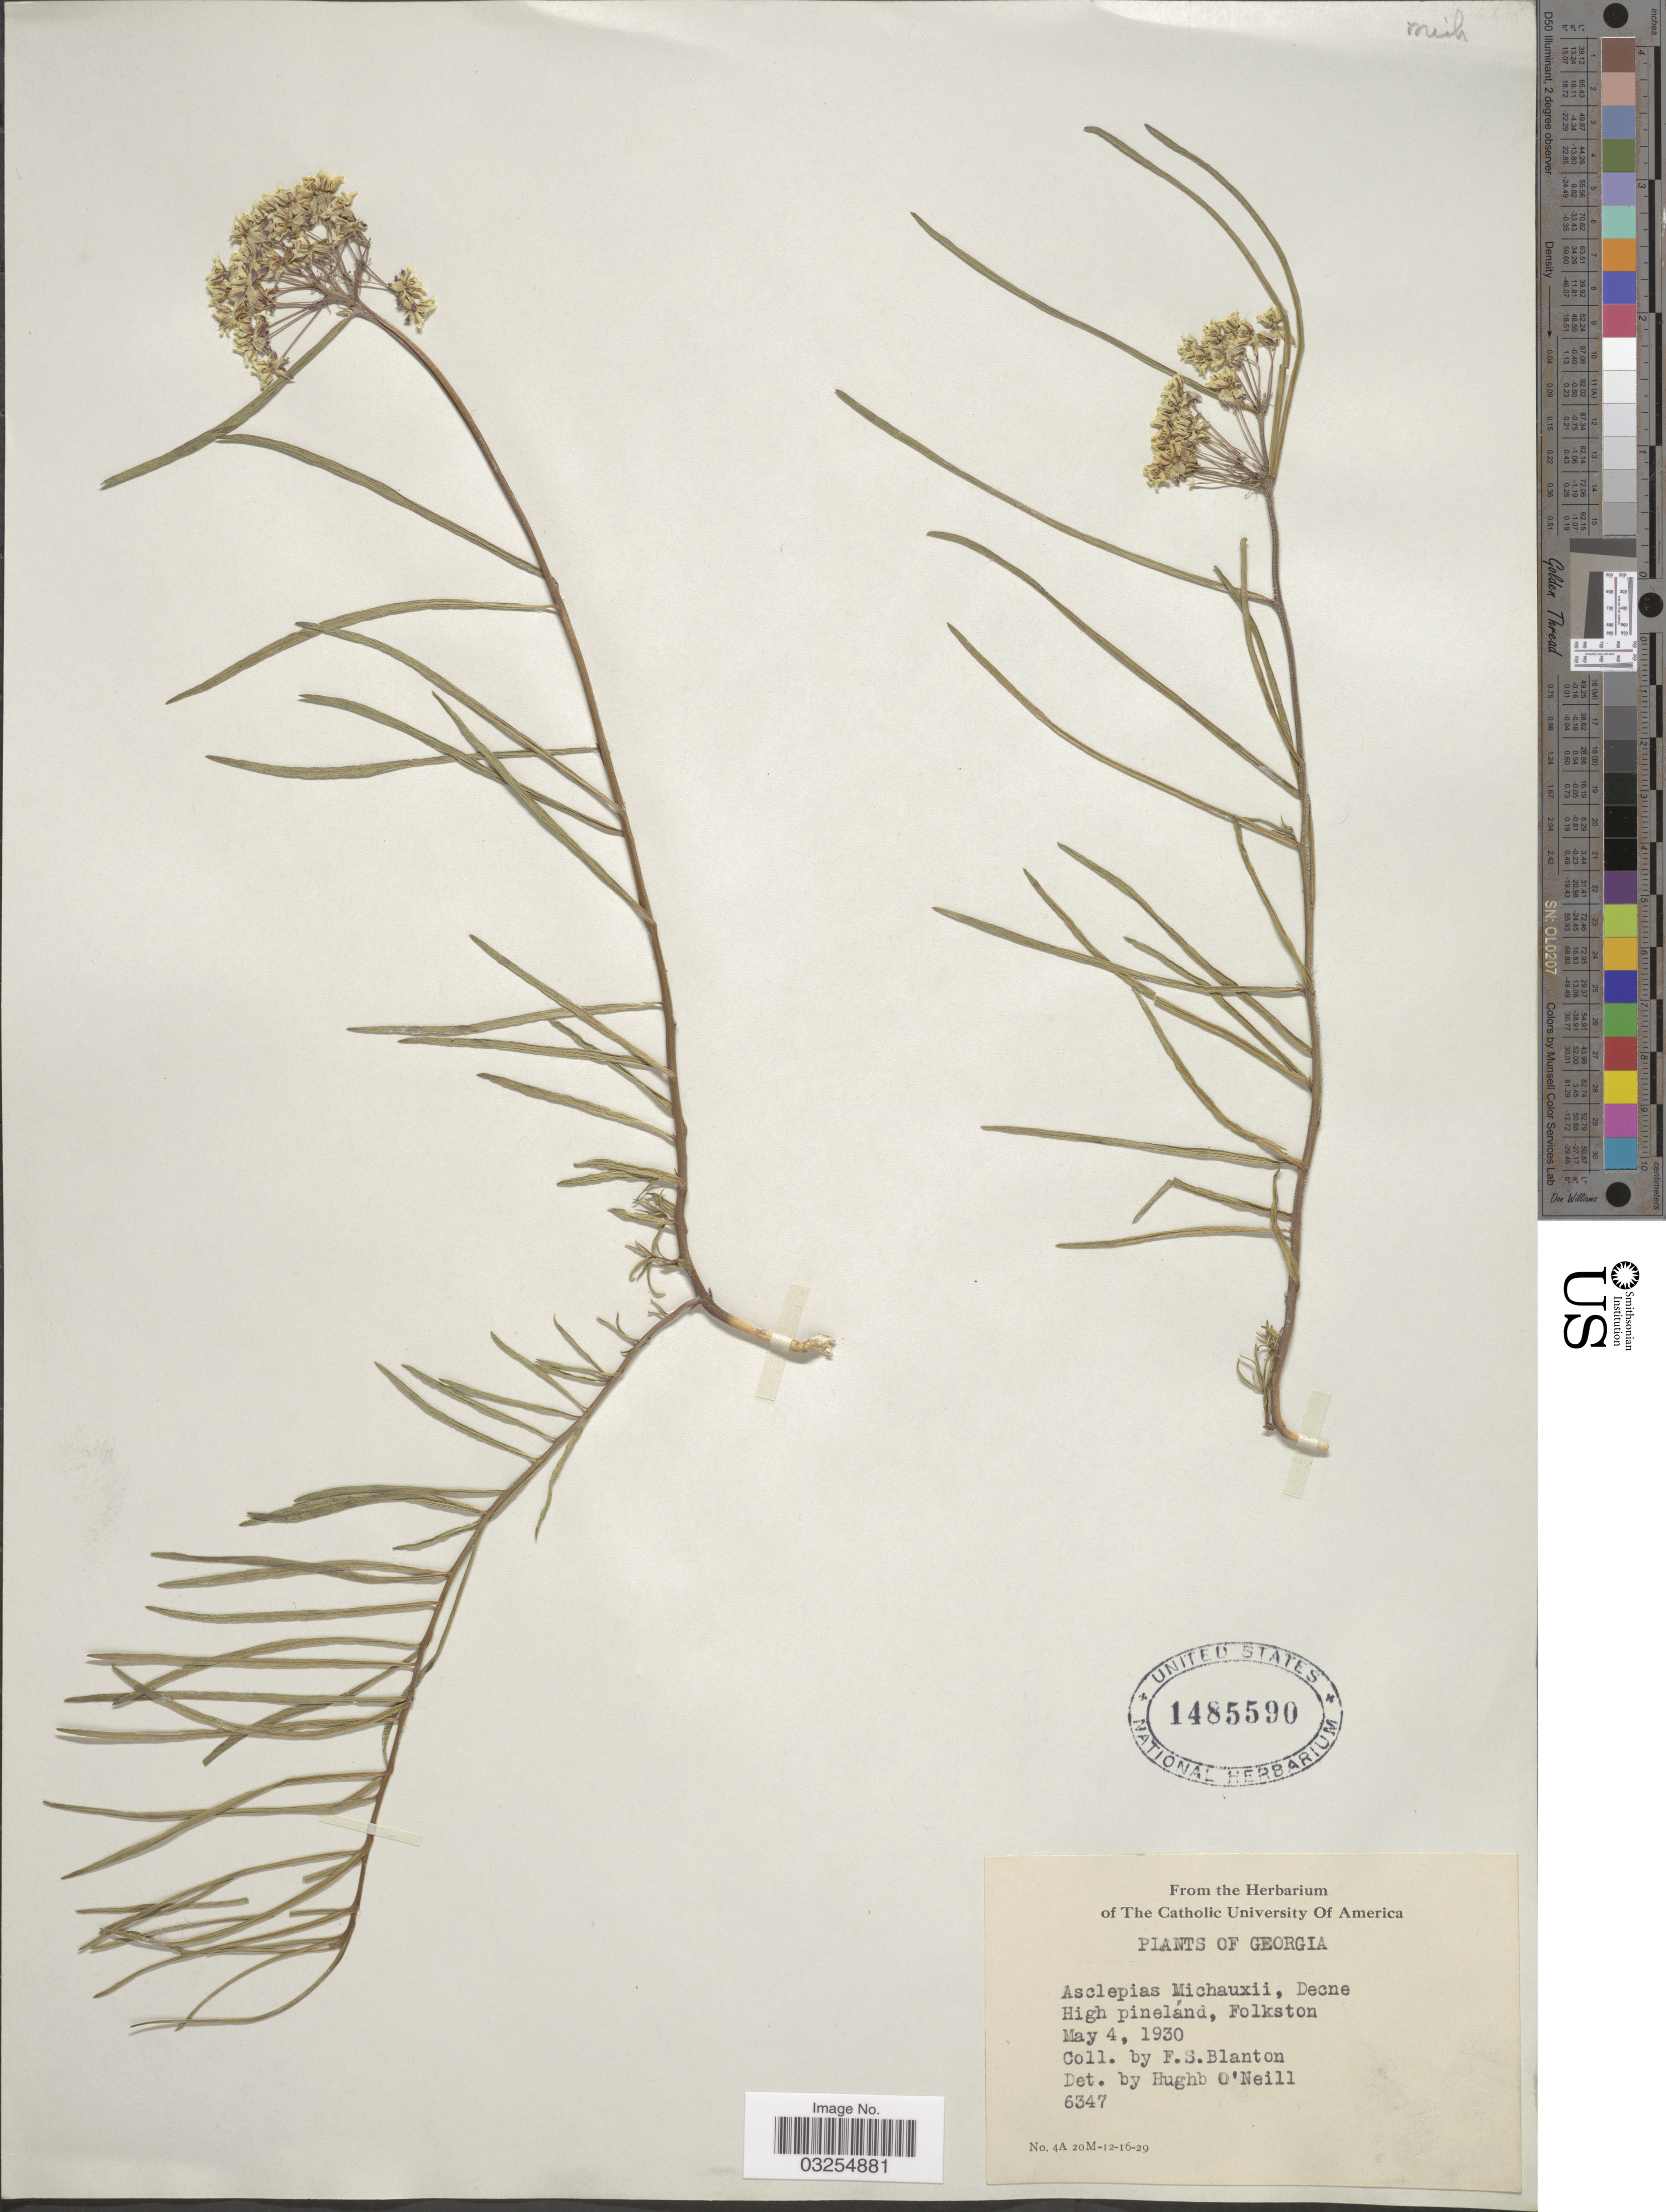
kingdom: Plantae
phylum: Tracheophyta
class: Magnoliopsida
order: Gentianales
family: Apocynaceae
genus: Asclepias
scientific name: Asclepias michauxii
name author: Decne.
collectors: F. S. Blanton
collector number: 6347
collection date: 1930-05-04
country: United States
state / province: Georgia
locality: High pineland, Folkston.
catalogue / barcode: US 1485590